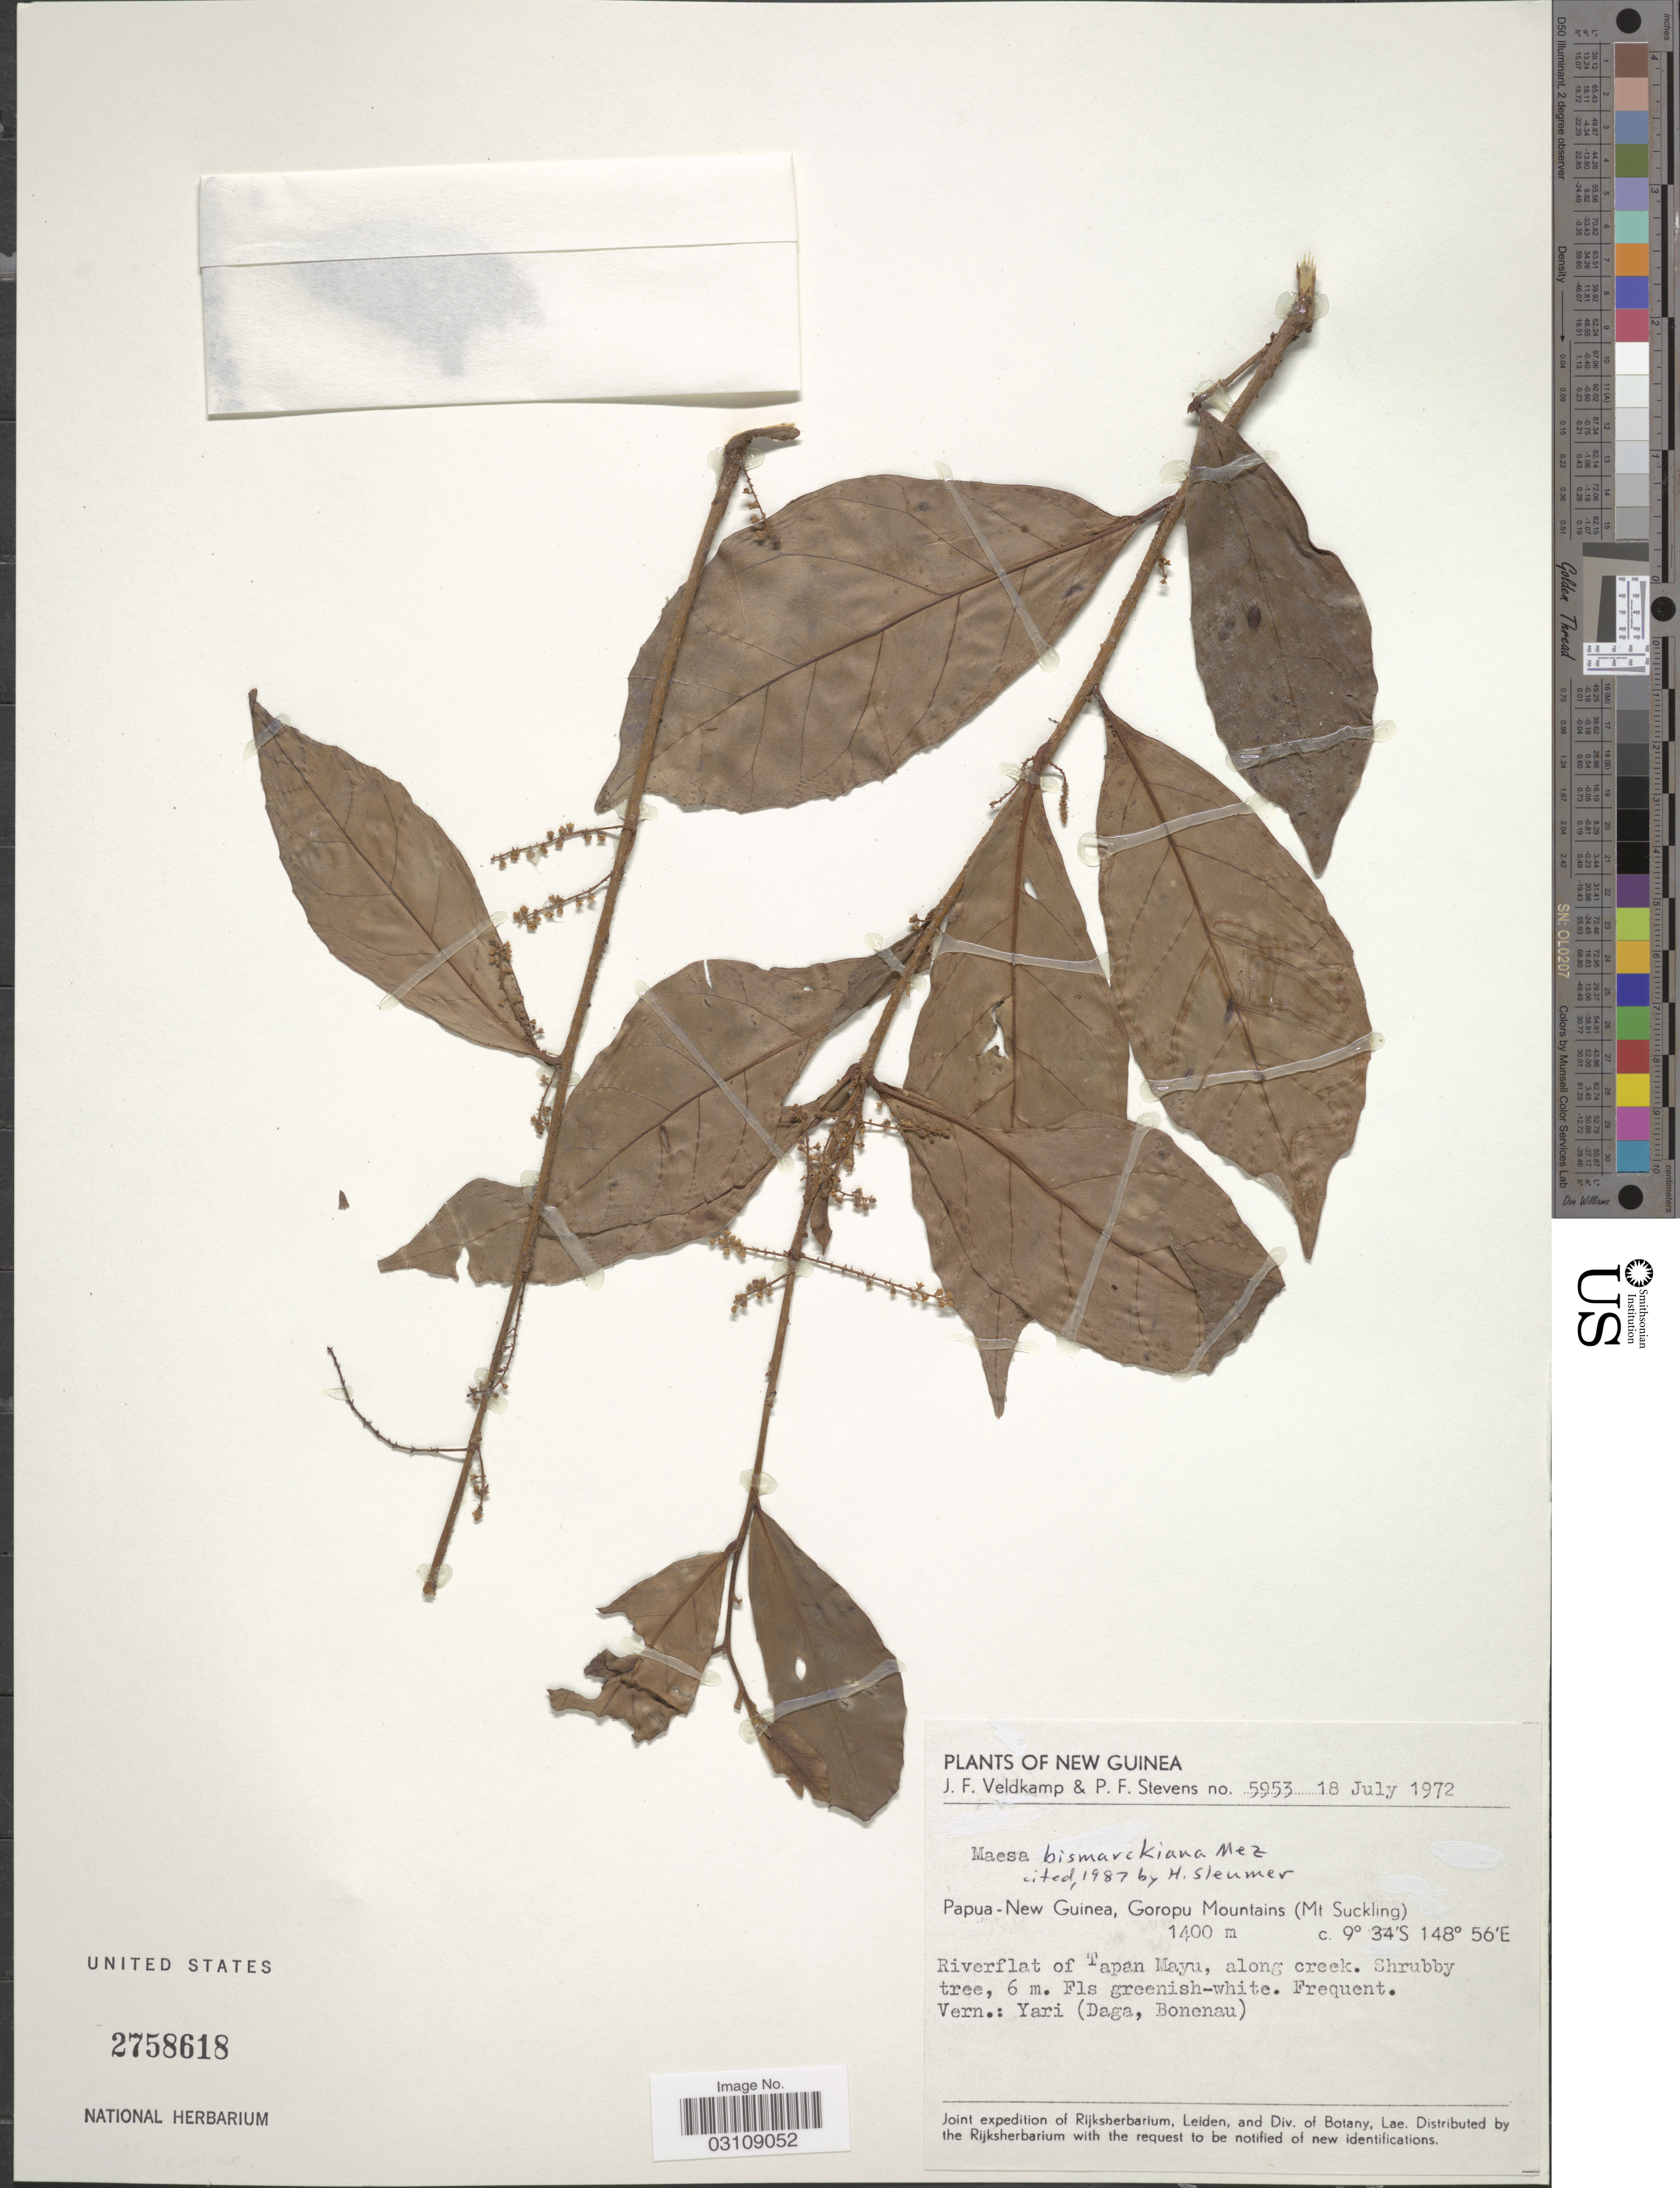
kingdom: Plantae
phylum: Tracheophyta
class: Magnoliopsida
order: Ericales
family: Primulaceae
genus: Maesa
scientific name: Maesa bismarckiana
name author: Mez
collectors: J. F. Veldkamp & P. F. Stevens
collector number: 5953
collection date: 1972-07-18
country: Papua New Guinea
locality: New Guinea, Goropu Mountains (Mt Suckling), Riverflat of Tapan Mayu, along creek.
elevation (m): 1400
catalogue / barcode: US 2758618